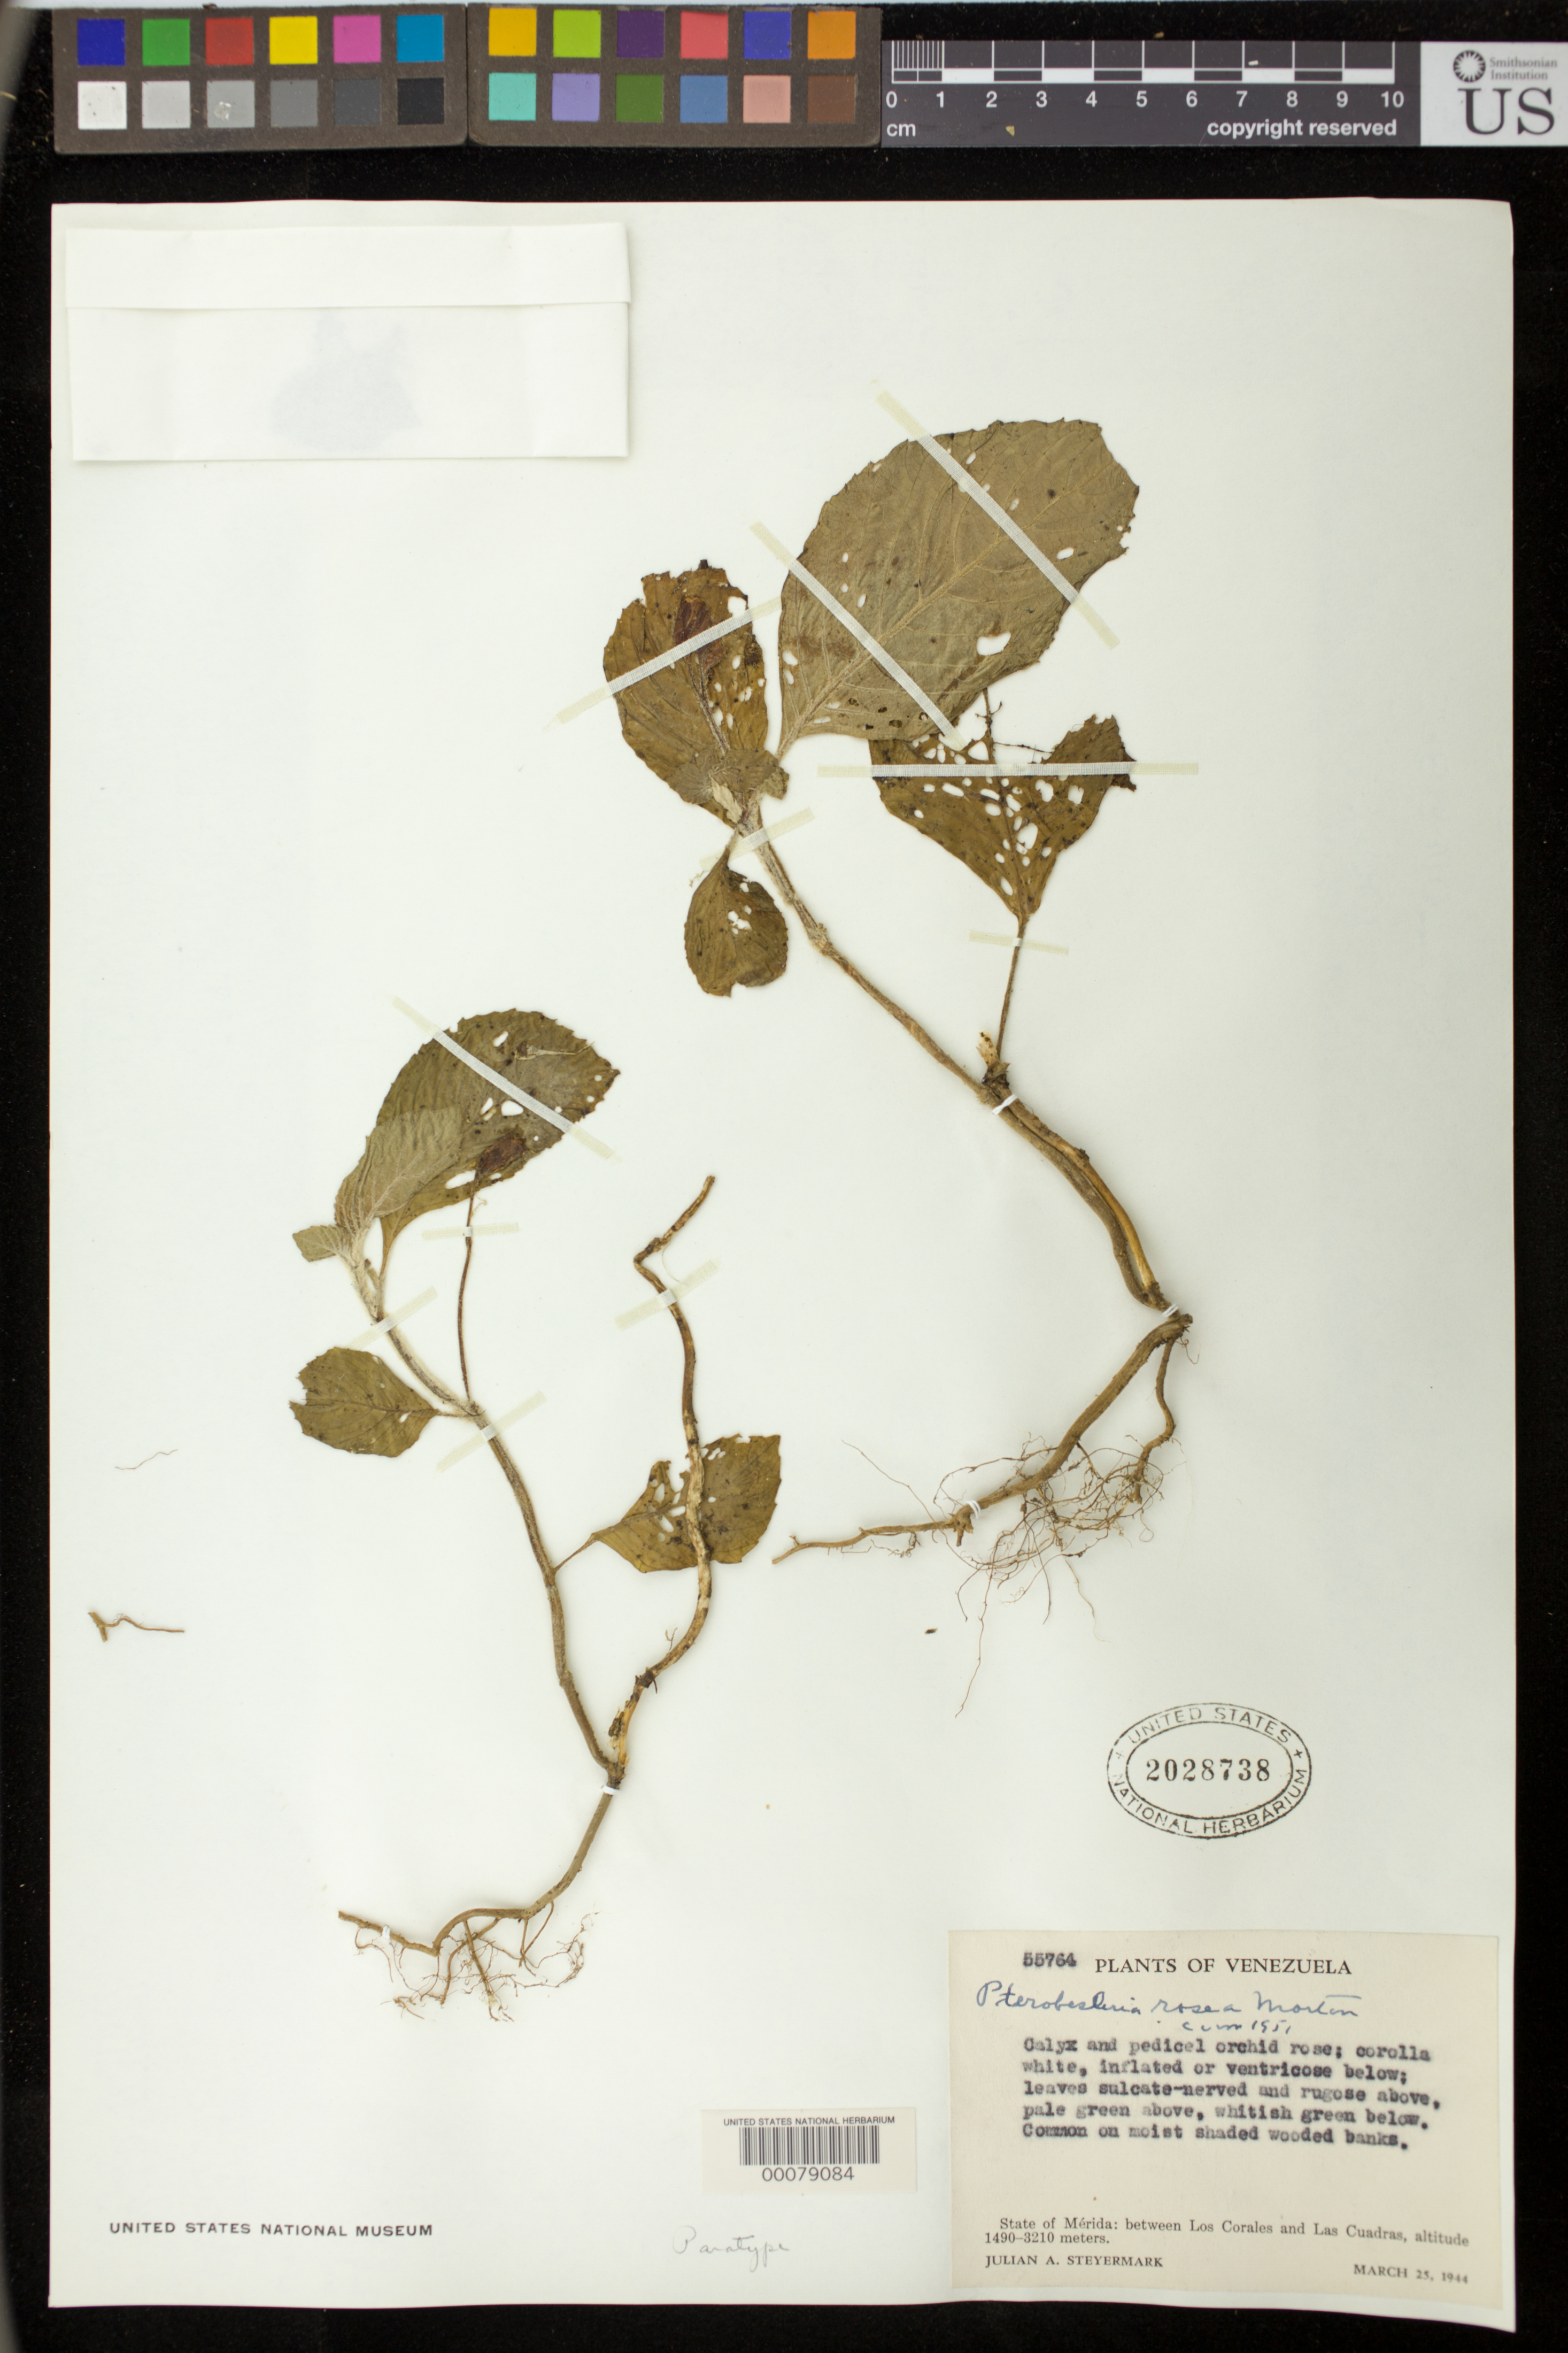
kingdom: Plantae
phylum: Tracheophyta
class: Magnoliopsida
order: Lamiales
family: Gesneriaceae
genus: Besleria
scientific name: Besleria rosea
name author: (C.V. Morton) Wiehler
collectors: J. Steyermark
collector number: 55764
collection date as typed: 25 Mar 1944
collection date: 1944-03-25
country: Venezuela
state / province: Mérida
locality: Between Los Corales and Las Cuadras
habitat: Common on moist shaded wooded banks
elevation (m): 1490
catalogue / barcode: US 2028738